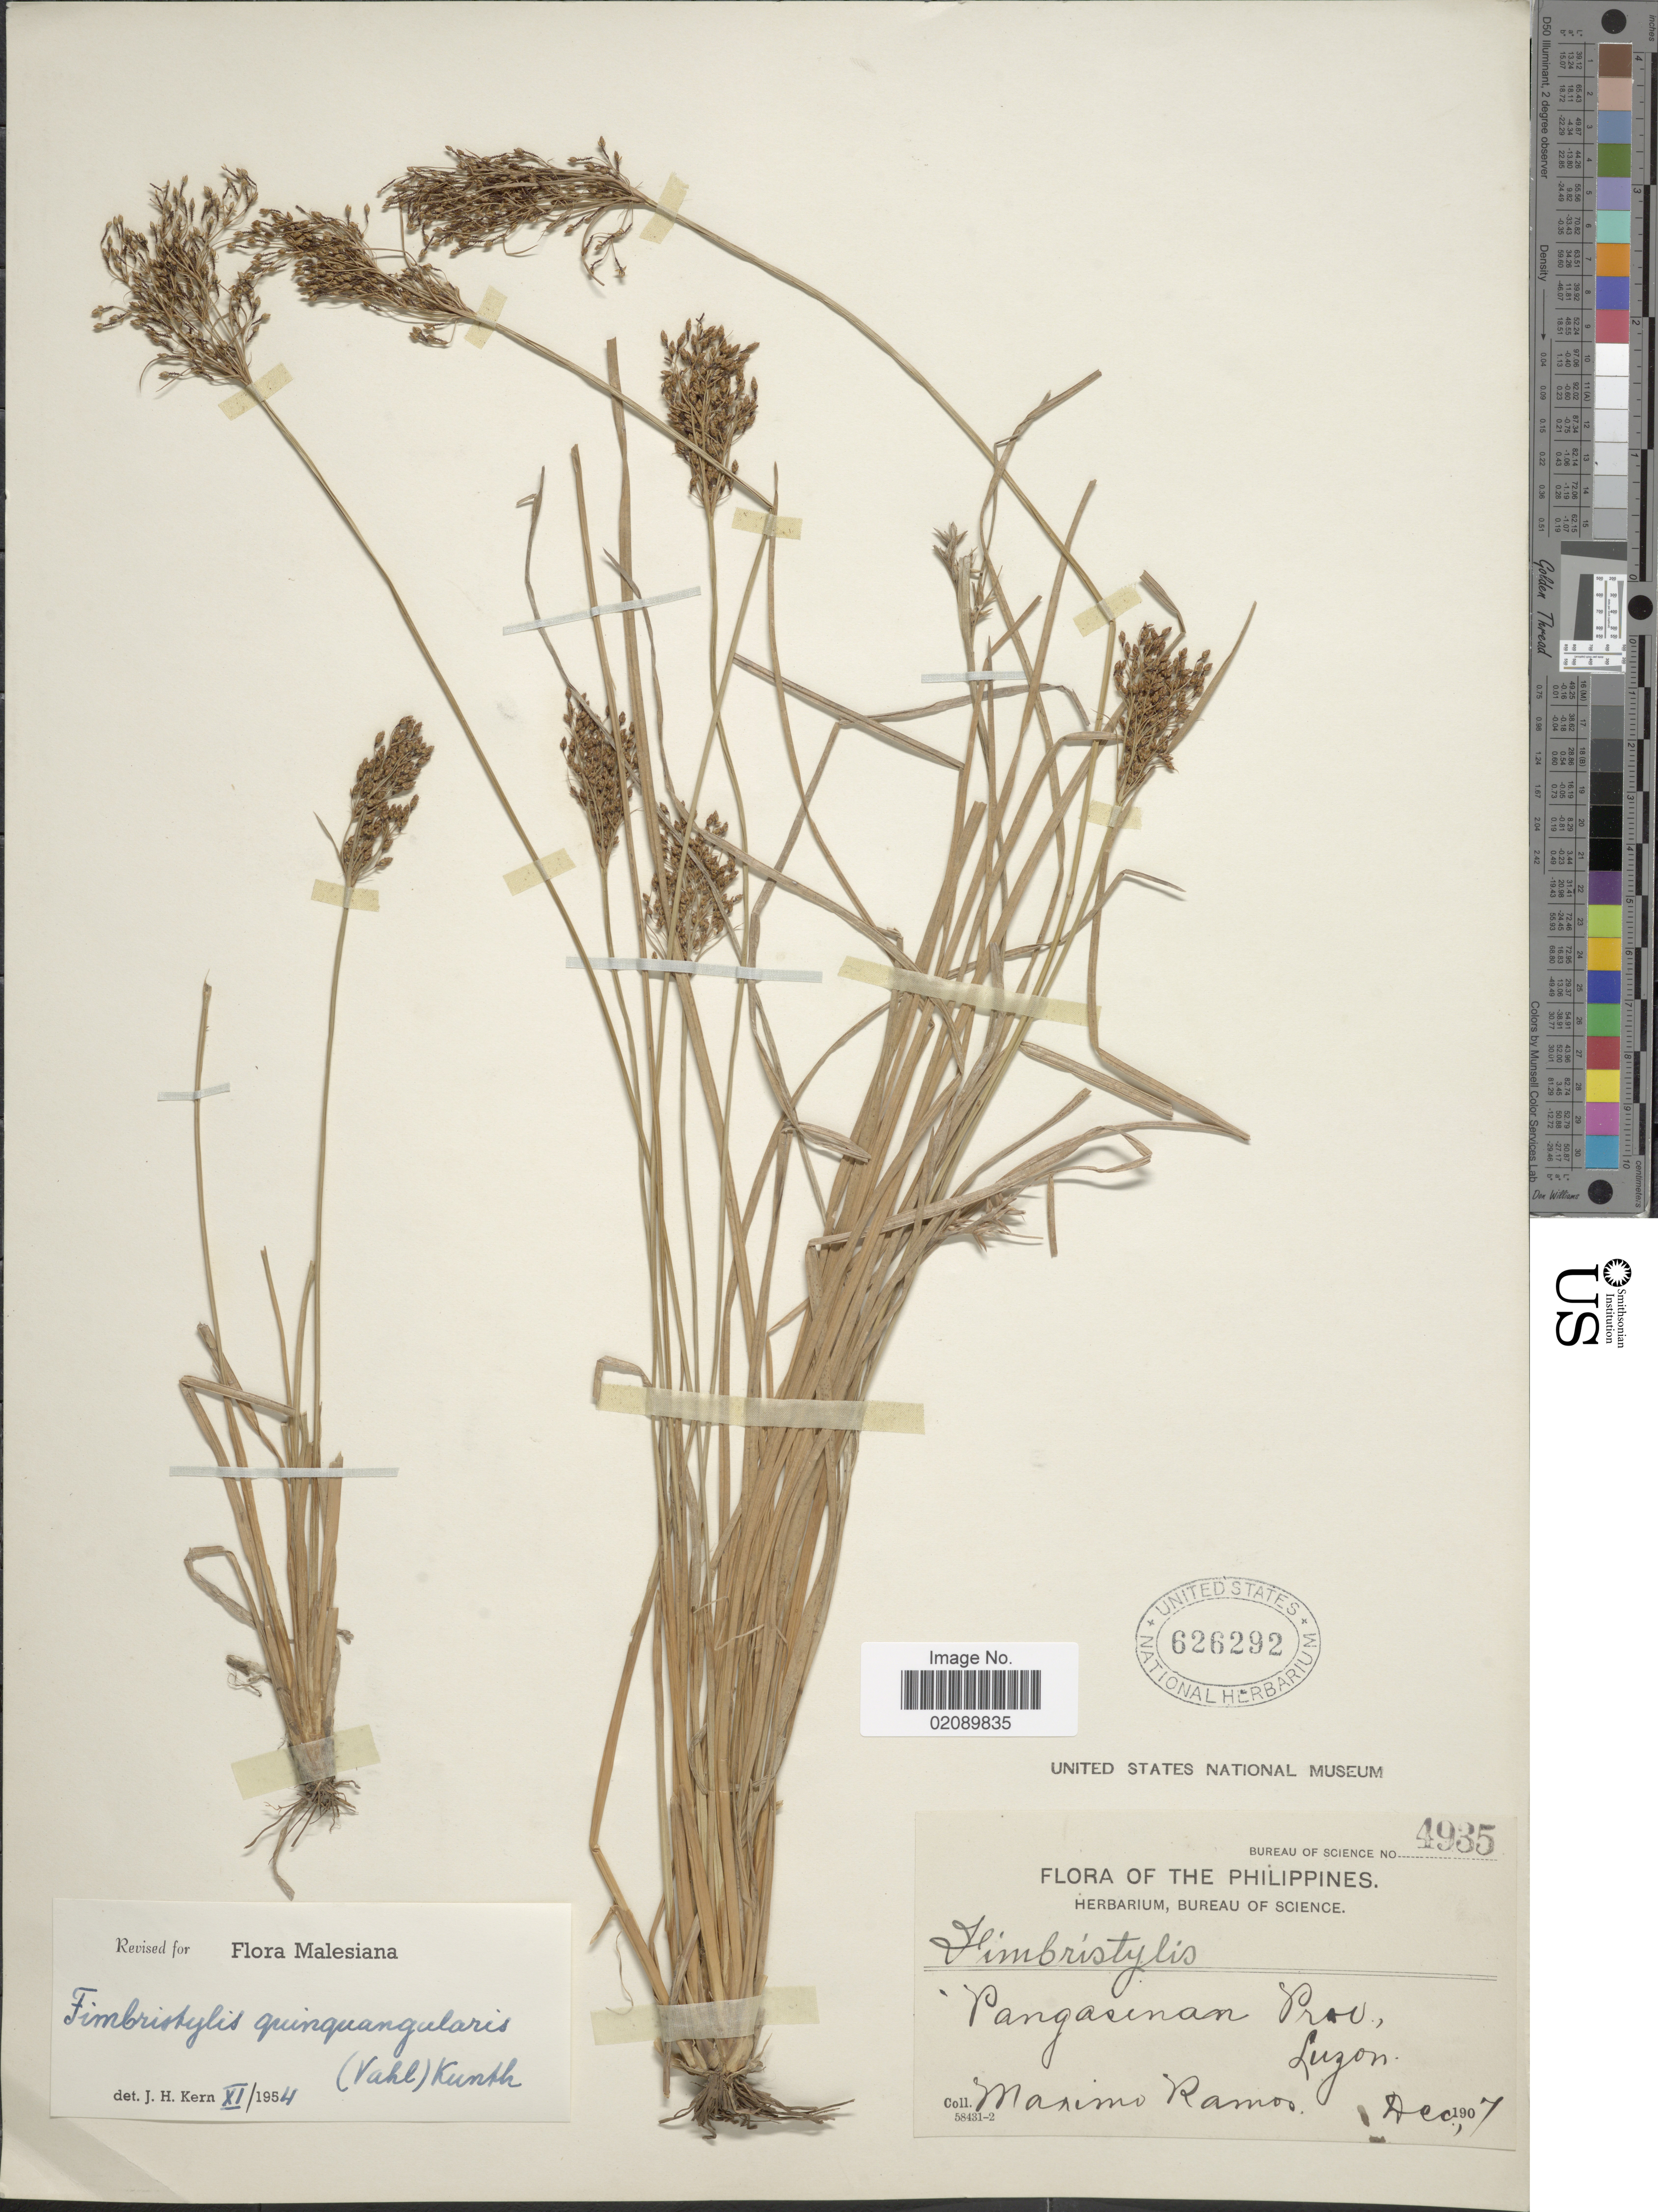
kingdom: Plantae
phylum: Tracheophyta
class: Liliopsida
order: Poales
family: Cyperaceae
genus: Fimbristylis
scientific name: Fimbristylis quinquangularis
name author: (Vahl) Kunth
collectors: M. Ramos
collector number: Bureau of Science 4935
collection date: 1907-12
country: Philippines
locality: Pangasinan Prov., Luzon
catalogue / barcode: US 626292